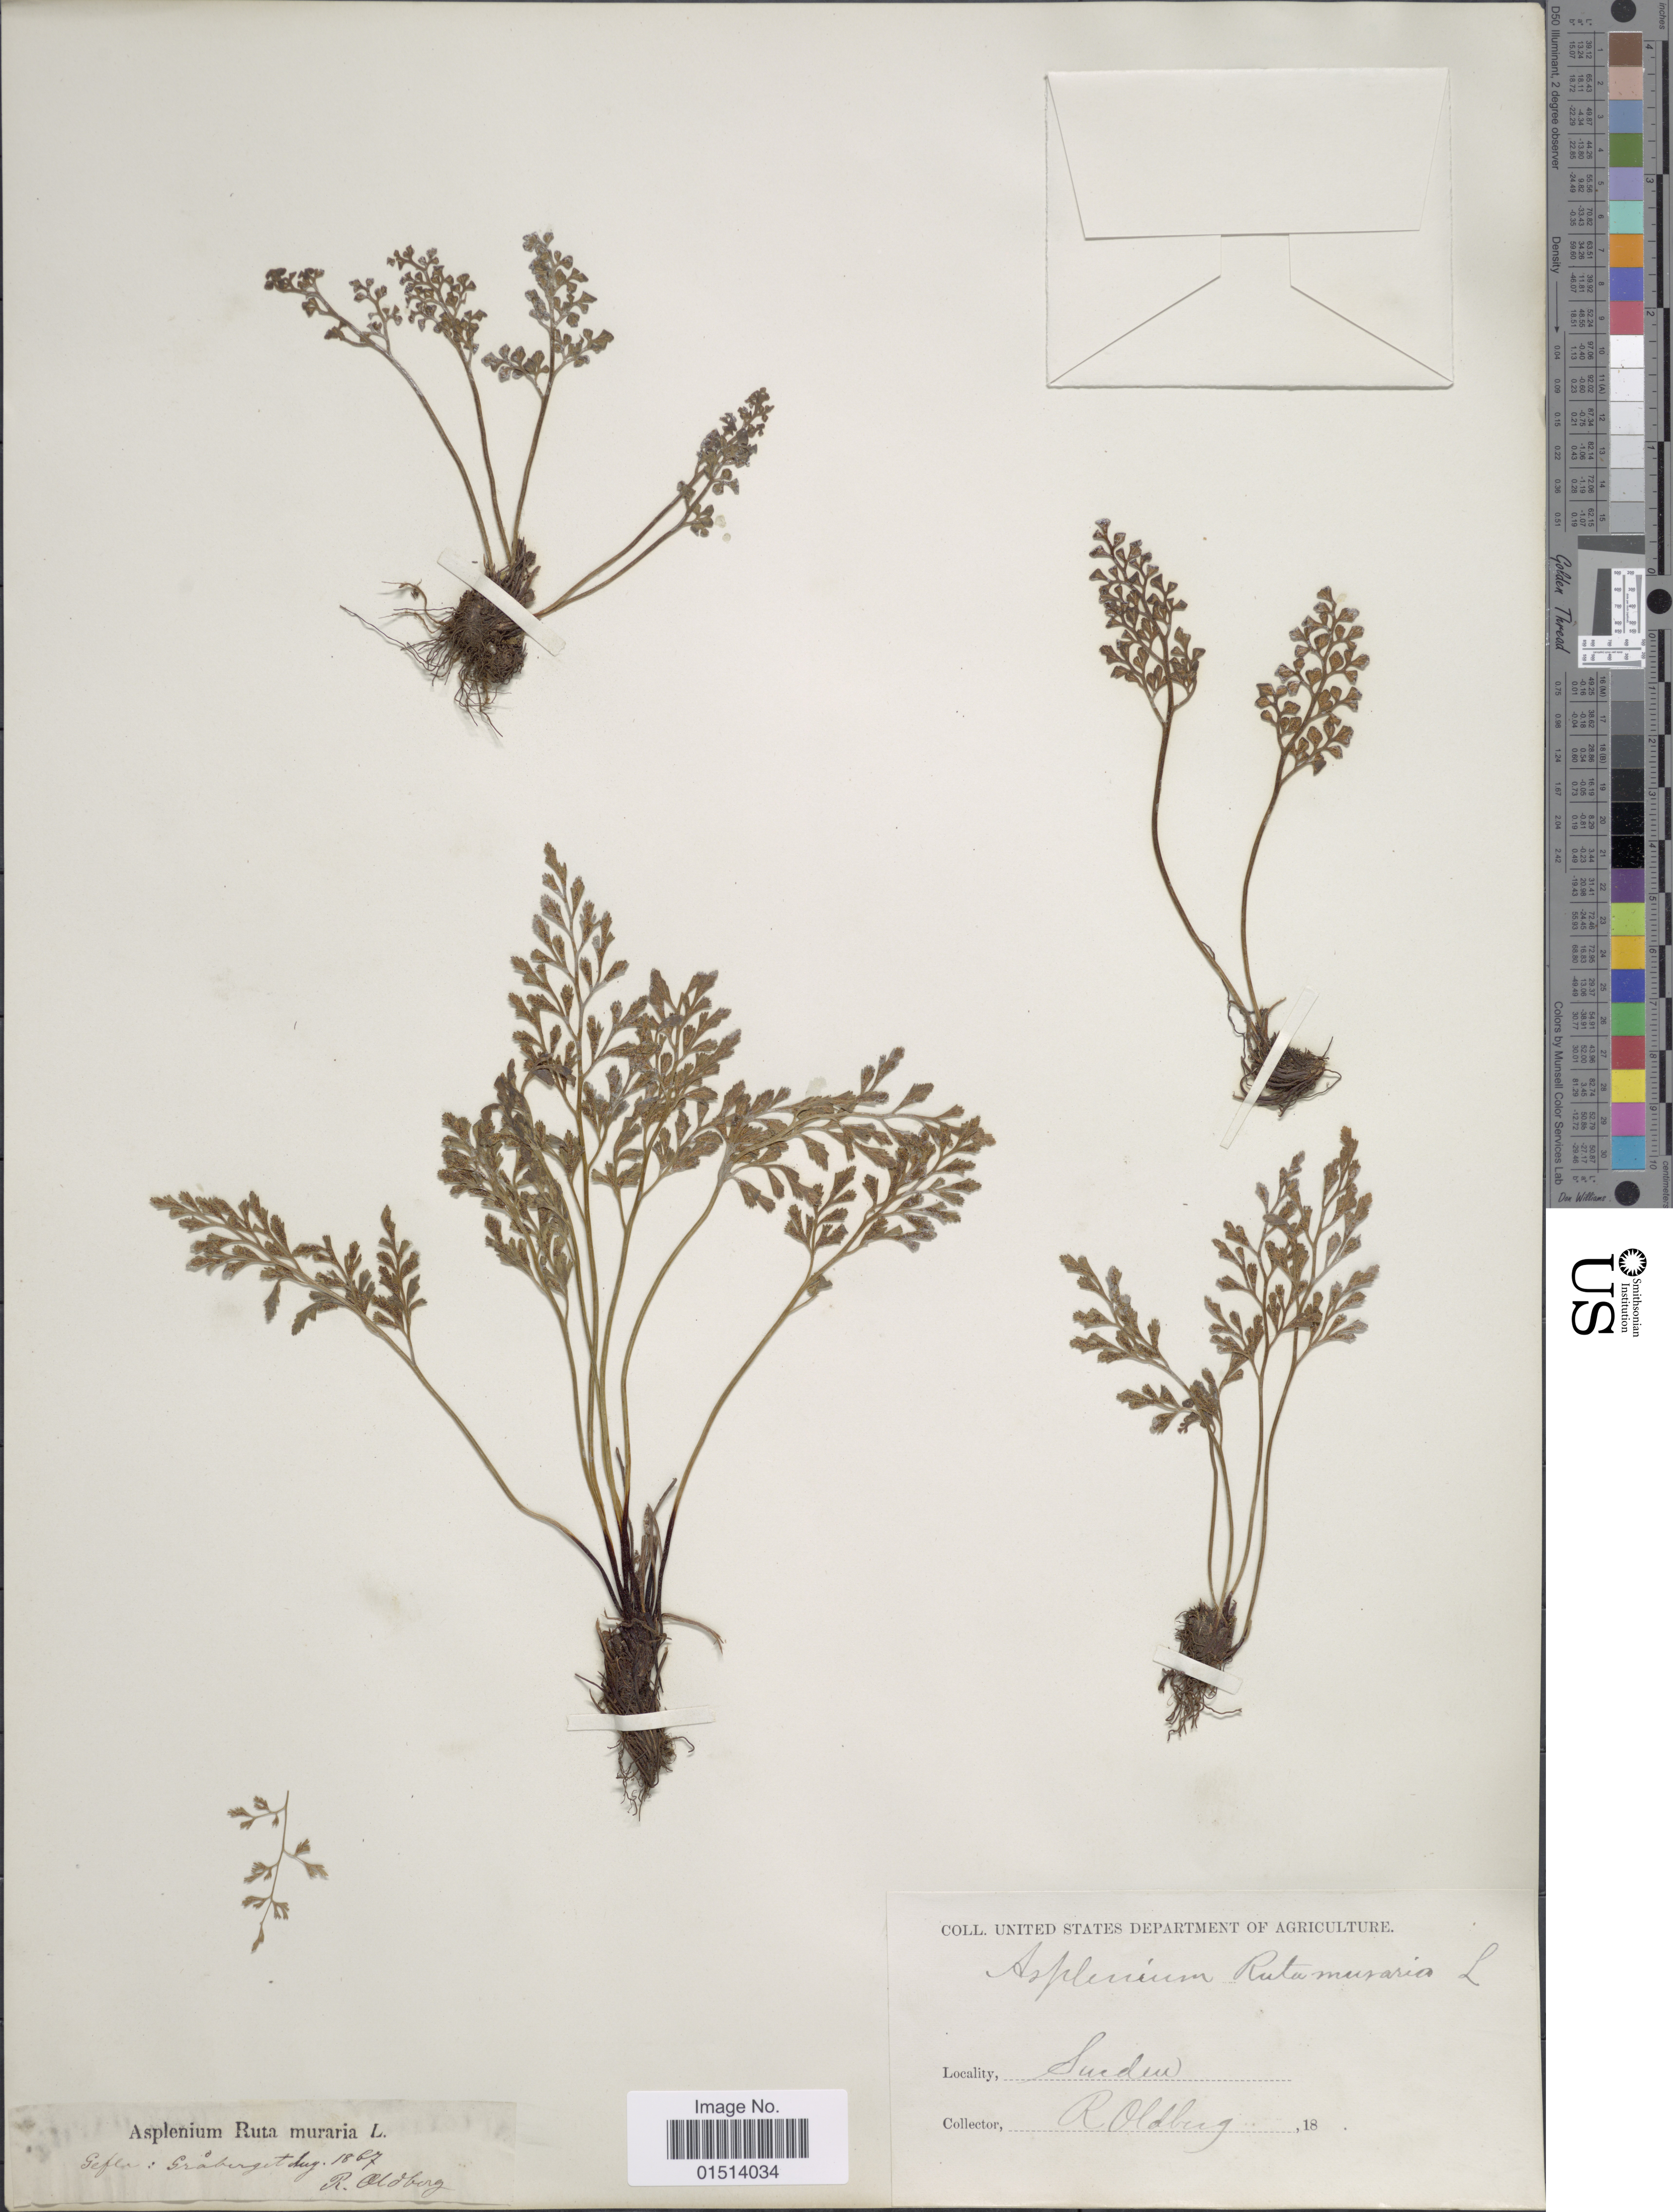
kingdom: Plantae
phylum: Tracheophyta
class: Polypodiopsida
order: Polypodiales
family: Aspleniaceae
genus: Asplenium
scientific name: Asplenium ruta-muraria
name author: L.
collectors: R. Oldberg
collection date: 1867-08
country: Sweden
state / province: Gavleborg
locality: Gefle: Gråberget